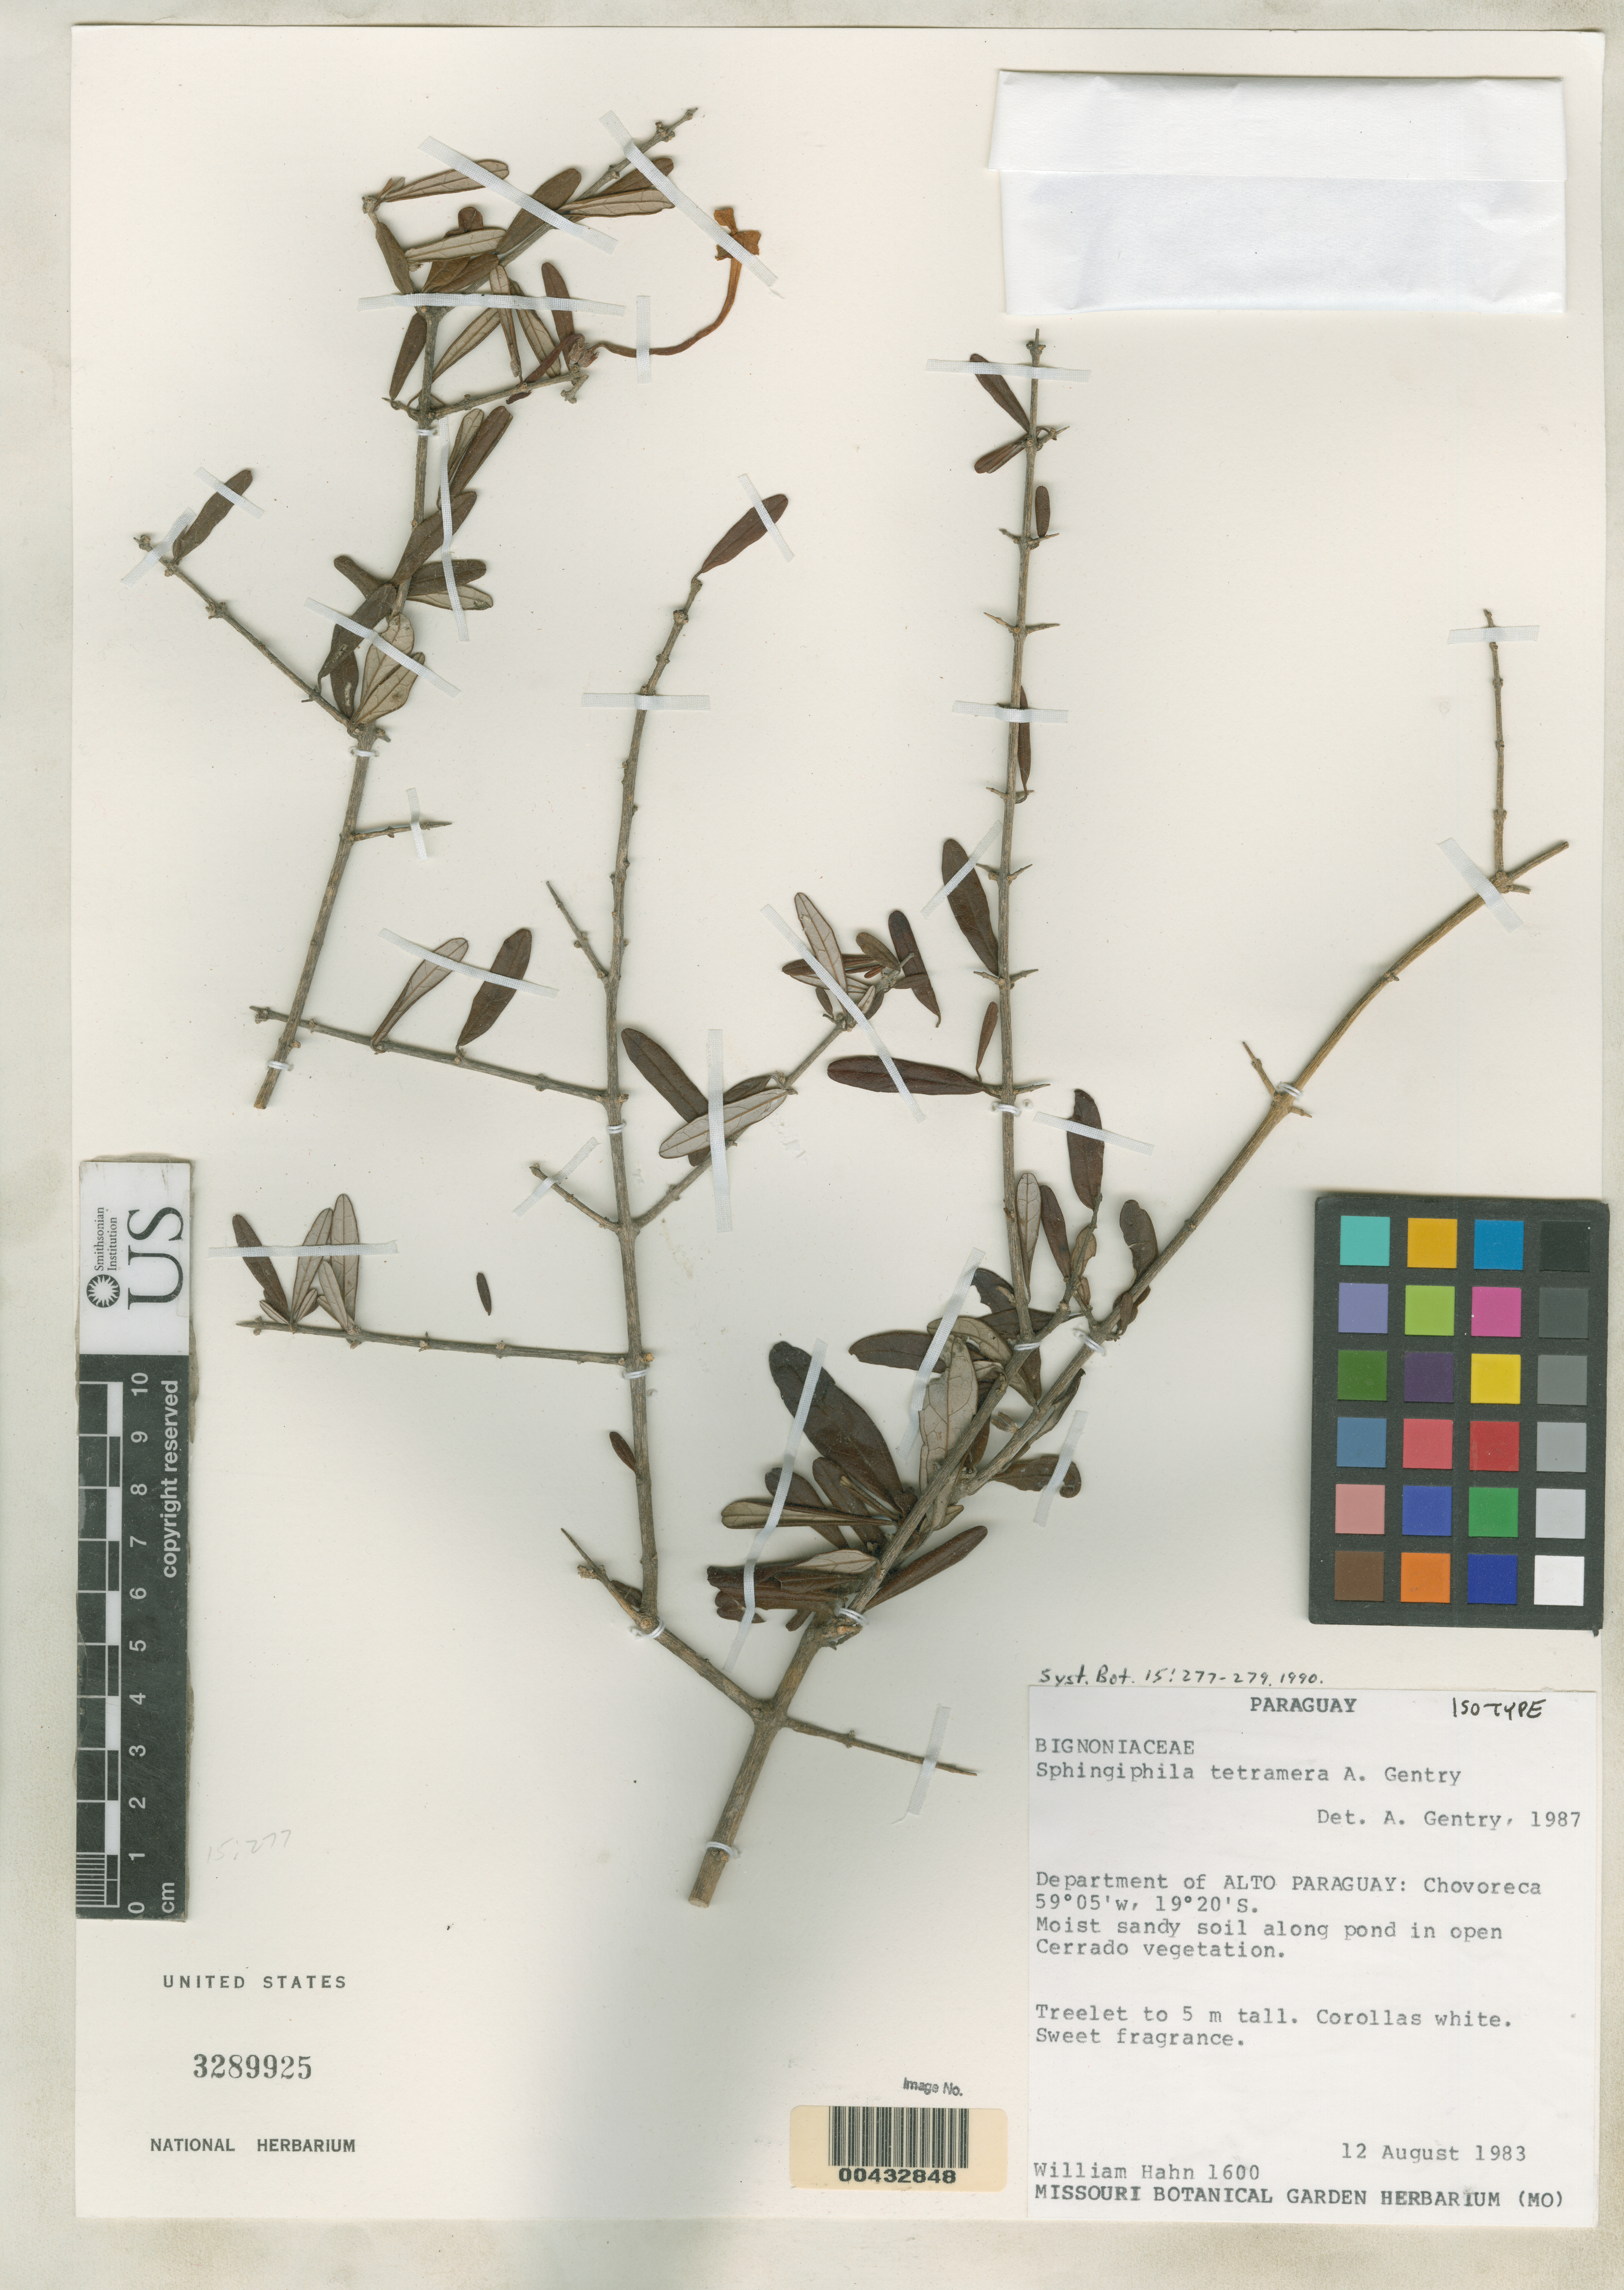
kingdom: Plantae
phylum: Tracheophyta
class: Magnoliopsida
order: Lamiales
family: Bignoniaceae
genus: Sphingiphila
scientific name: Sphingiphila tetramera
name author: A.H. Gentry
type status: Isotype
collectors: W. Hahn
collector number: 1600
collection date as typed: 12 Aug 1983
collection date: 1983-08-12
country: Paraguay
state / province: Alto Paraná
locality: Chovoreca.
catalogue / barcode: US 3289925